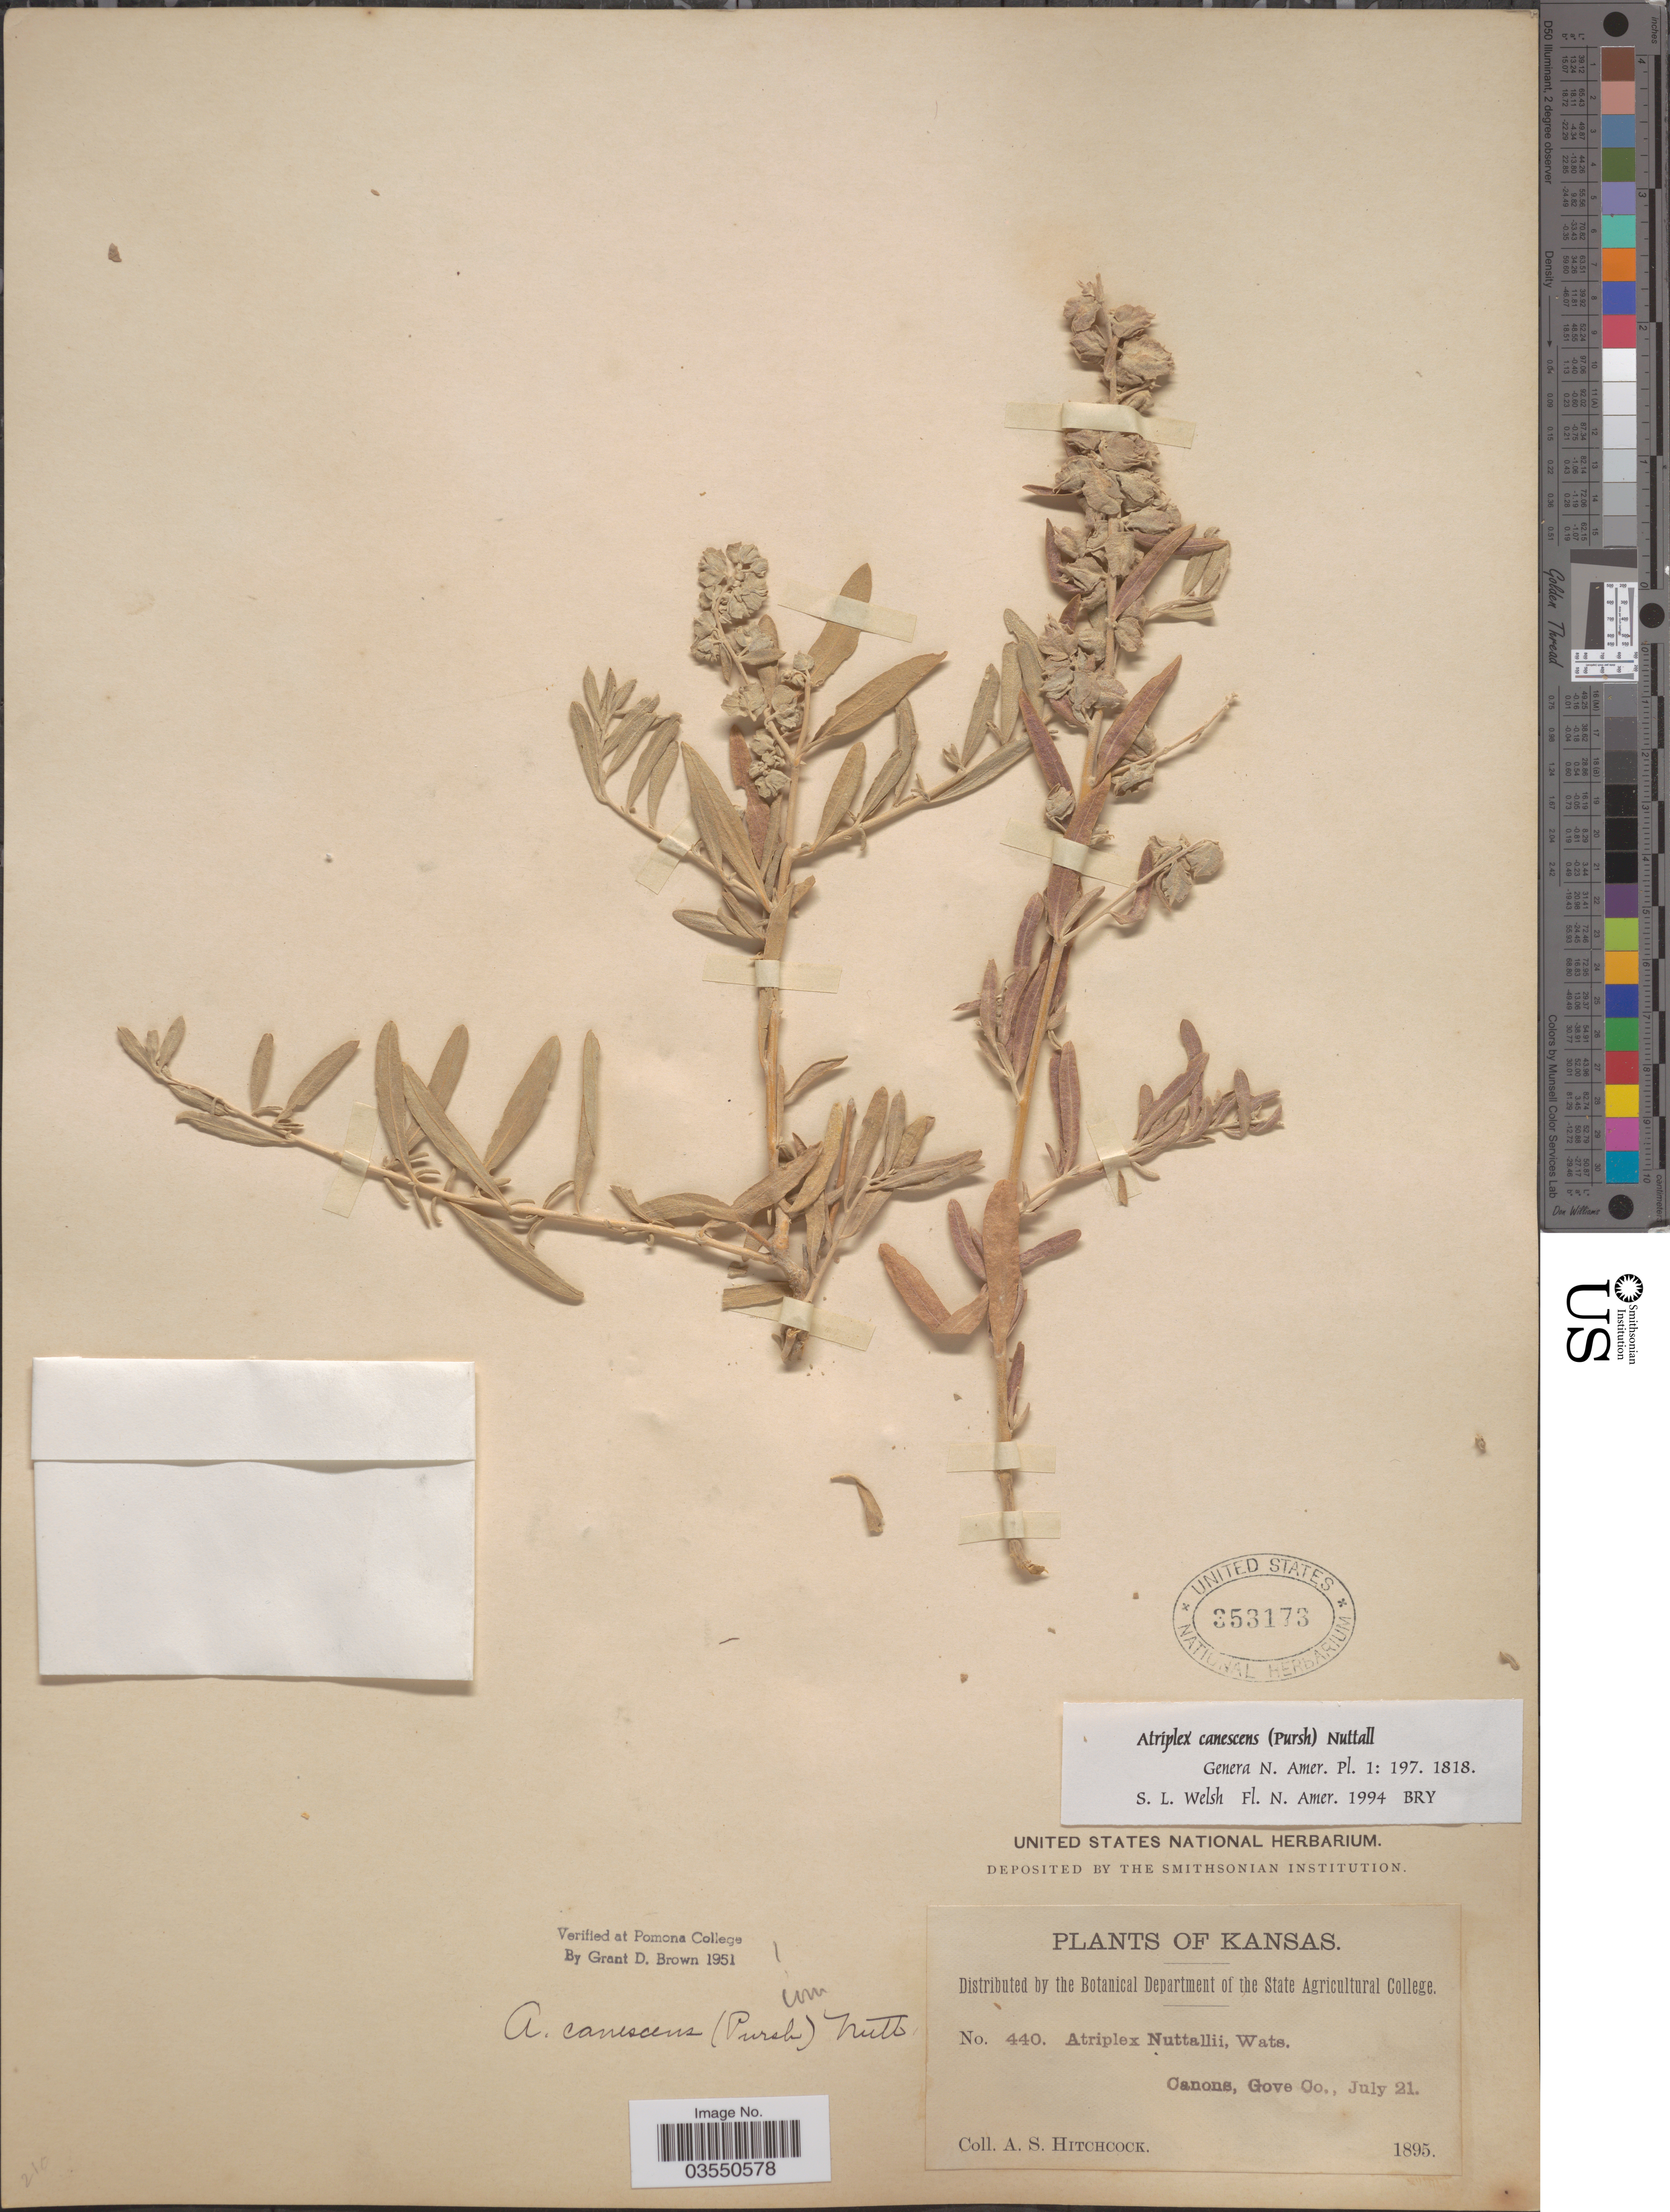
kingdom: Plantae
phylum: Tracheophyta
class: Magnoliopsida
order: Caryophyllales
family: Amaranthaceae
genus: Atriplex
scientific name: Atriplex canescens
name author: (Pursh) Nutt.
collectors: A. S. Hitchcock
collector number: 440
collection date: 1895-07-21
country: United States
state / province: Kansas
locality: Canons, Gove Co.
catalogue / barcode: US 353173